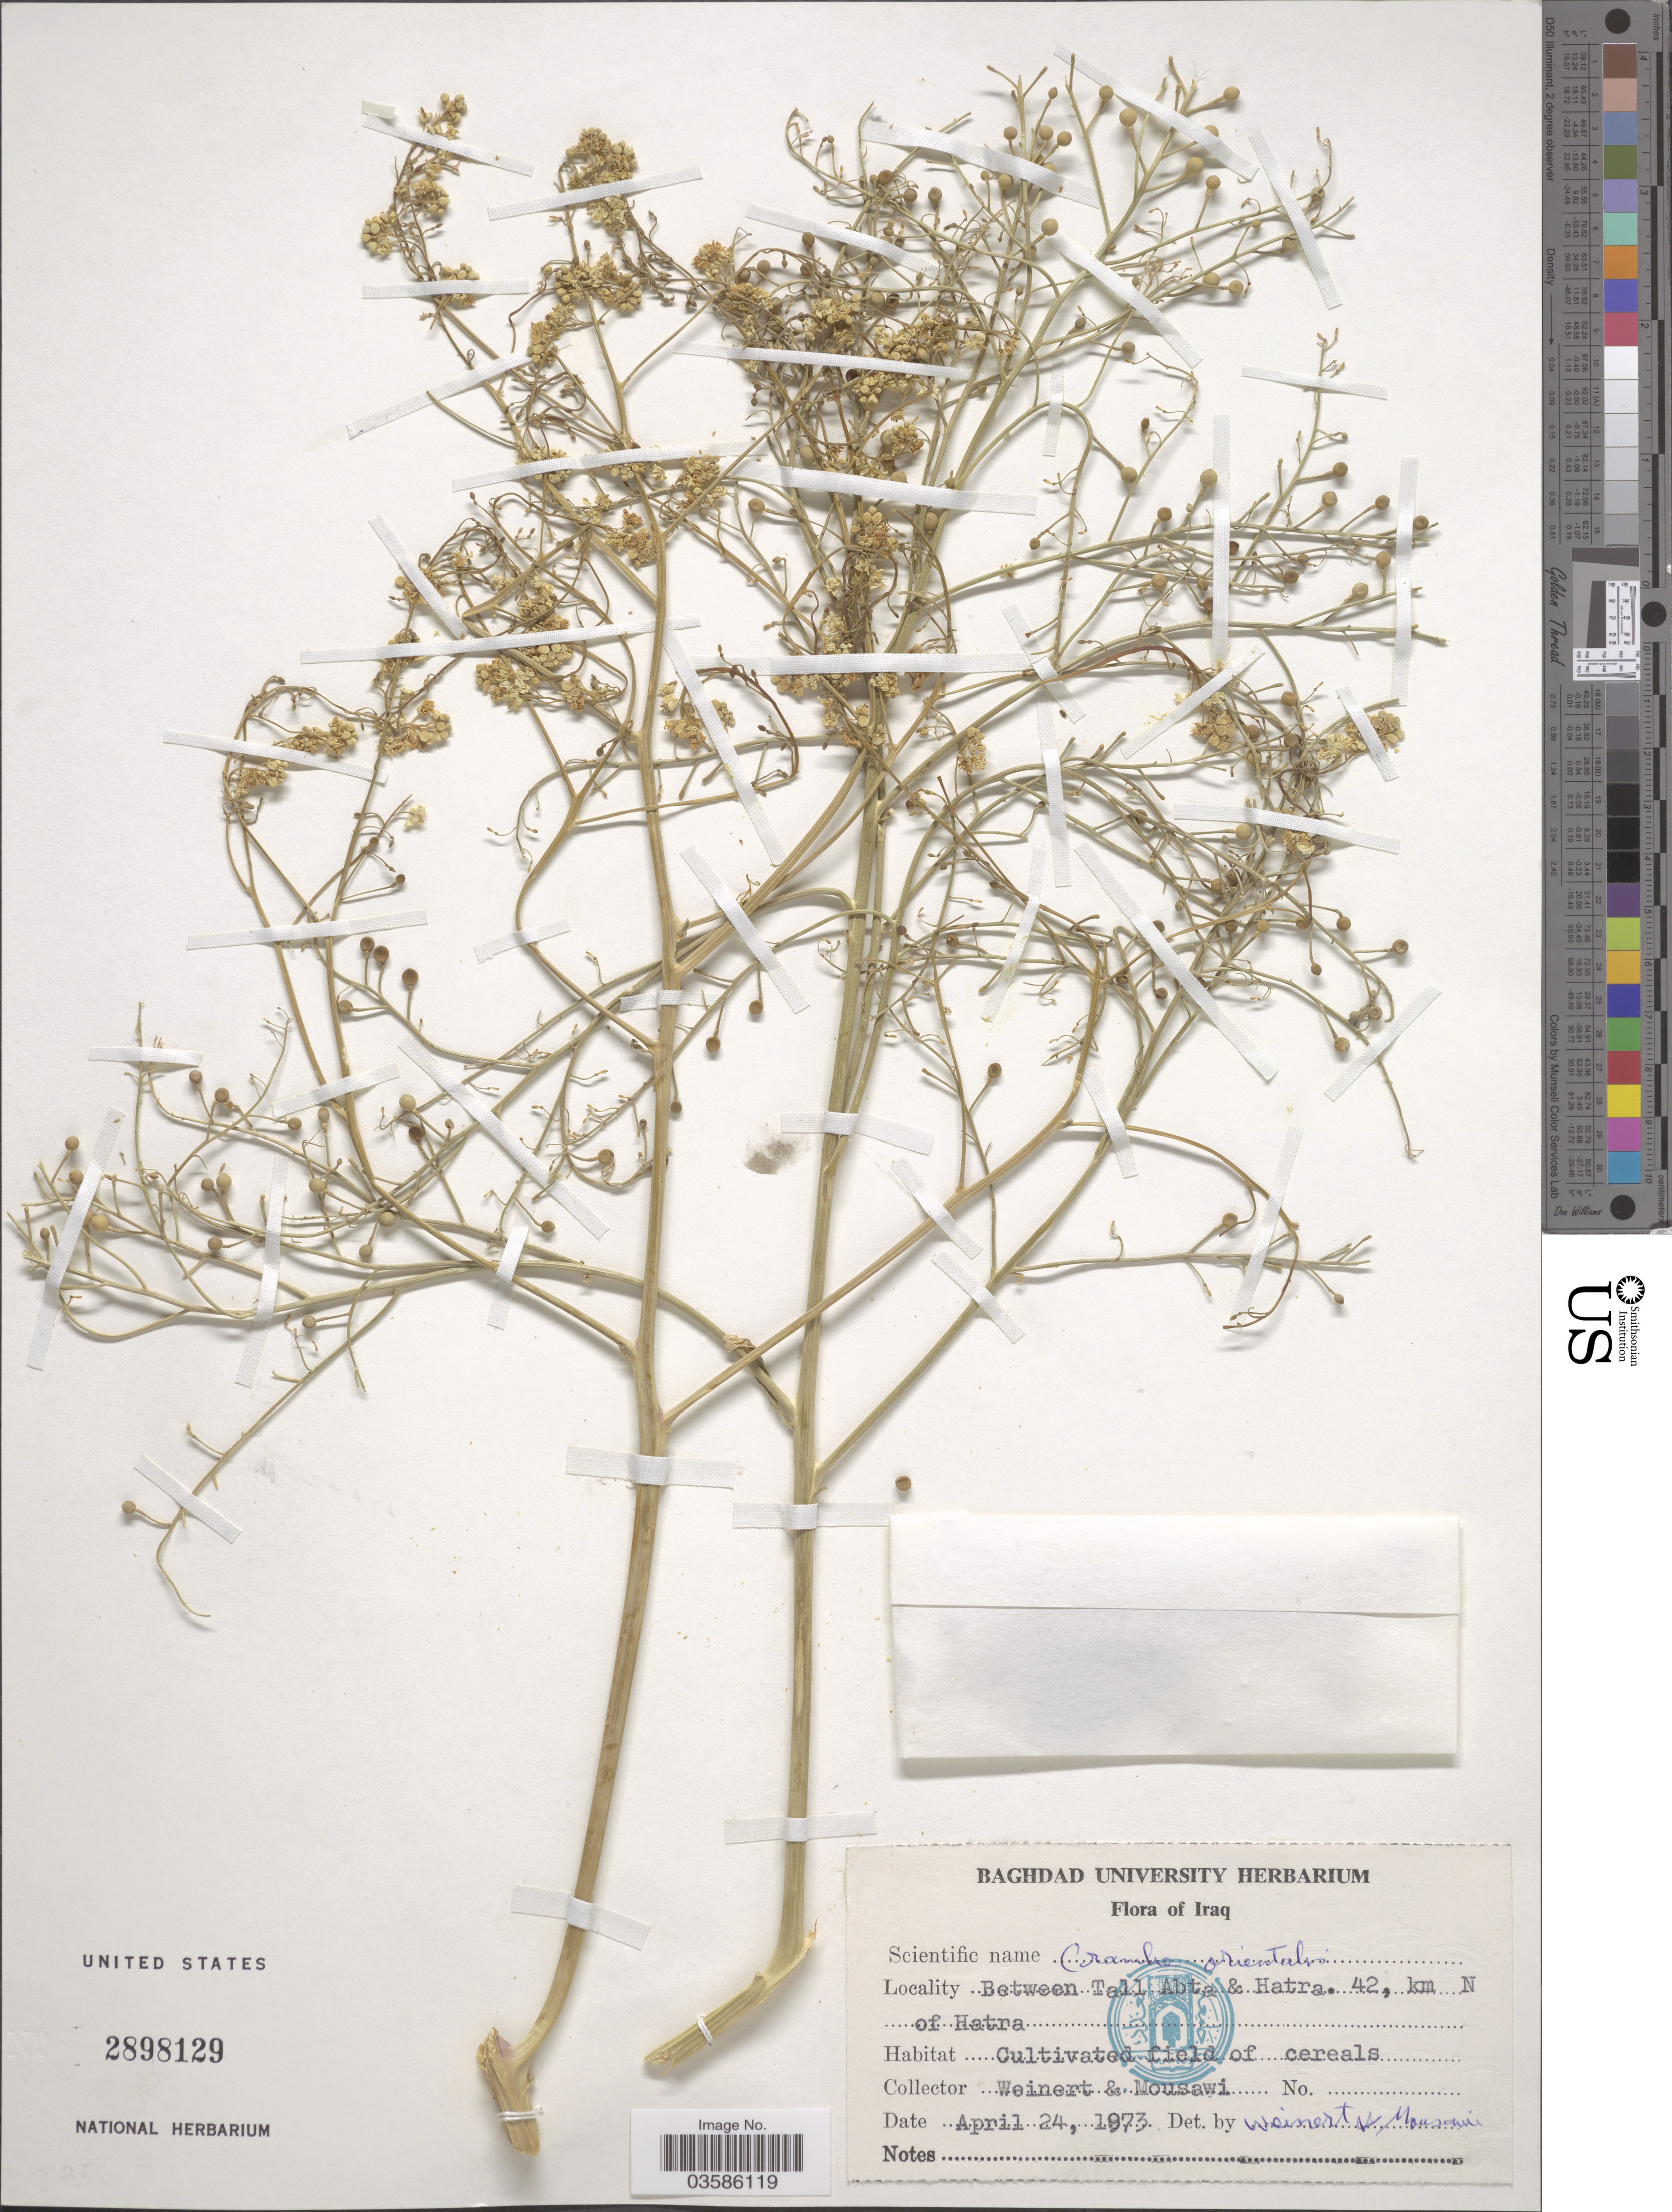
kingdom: Plantae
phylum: Tracheophyta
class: Magnoliopsida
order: Brassicales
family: Brassicaceae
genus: Crambe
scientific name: Crambe orientalis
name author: L.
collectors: Weinert, -- & Mousawi, --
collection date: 1973-04-24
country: Iraq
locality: Between Tall Abta & Hatra. 42, km N of Hatra.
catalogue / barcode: US 2898129